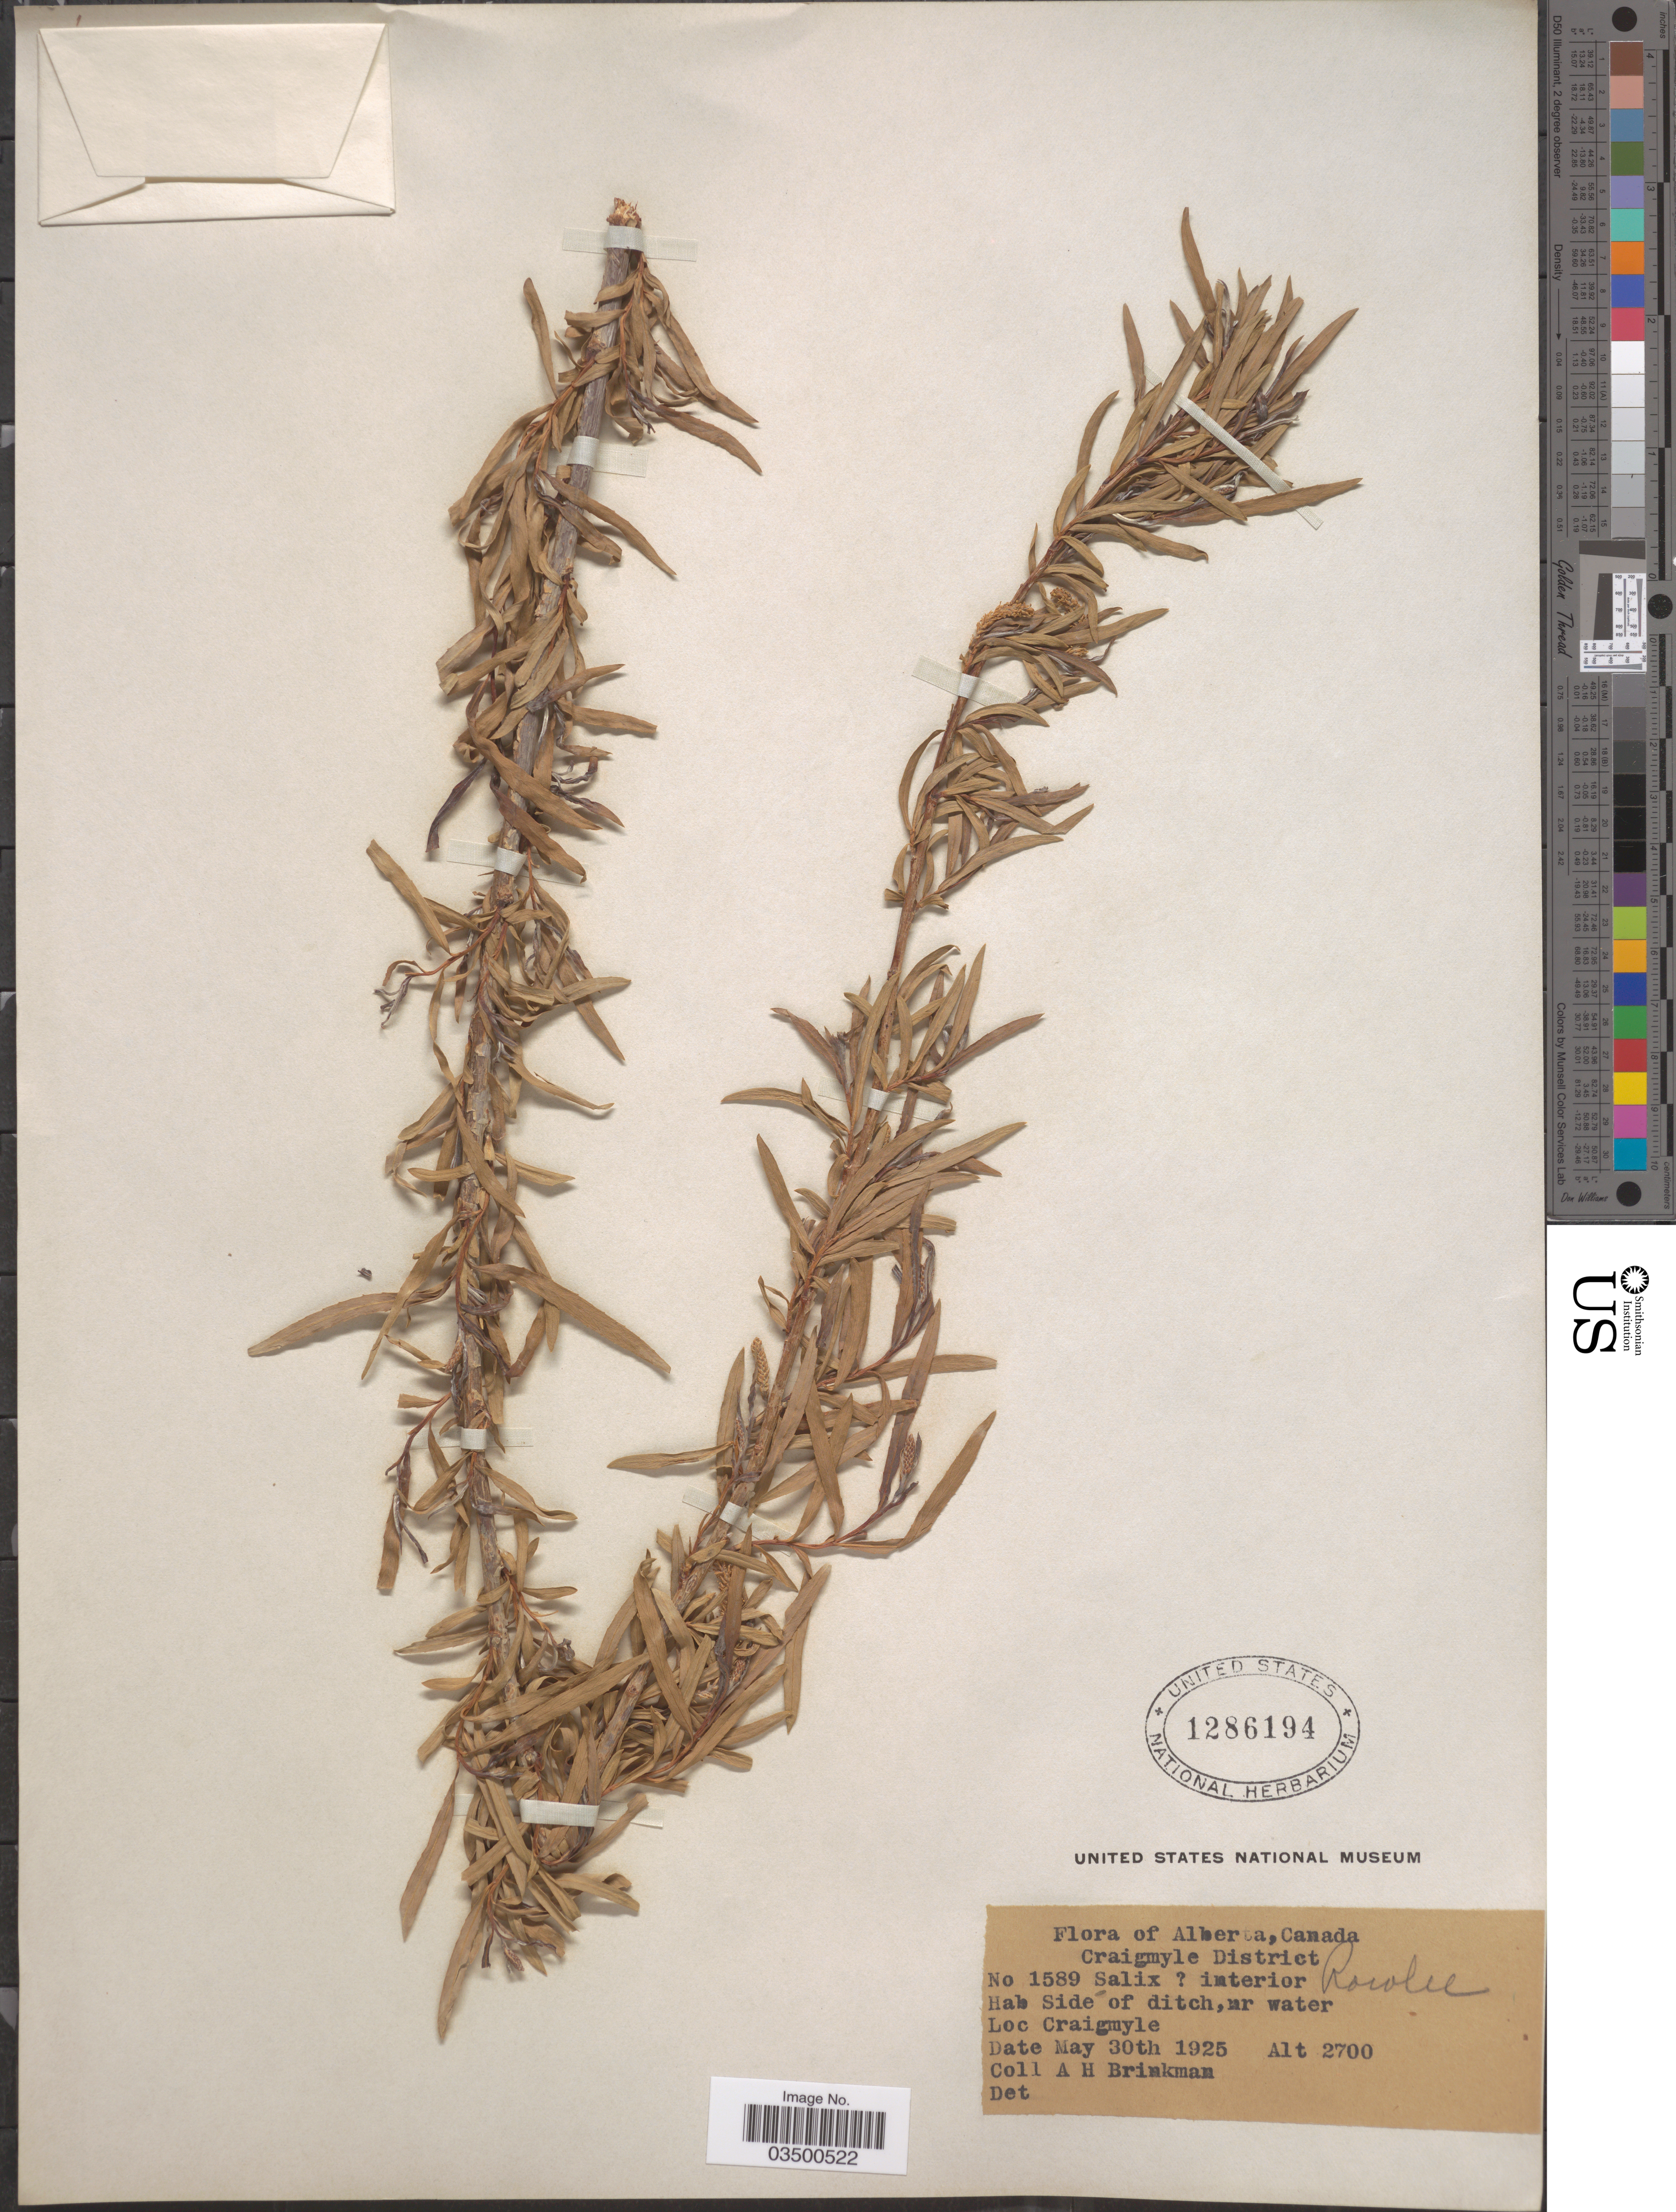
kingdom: Plantae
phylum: Tracheophyta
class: Magnoliopsida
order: Malpighiales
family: Salicaceae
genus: Salix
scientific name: Salix interior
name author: Rowlee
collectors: A. Brinkman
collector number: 1589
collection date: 1925-05-30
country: Canada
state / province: Alberta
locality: Side of ditch, nr water. Craigmyle.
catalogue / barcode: US 1286194